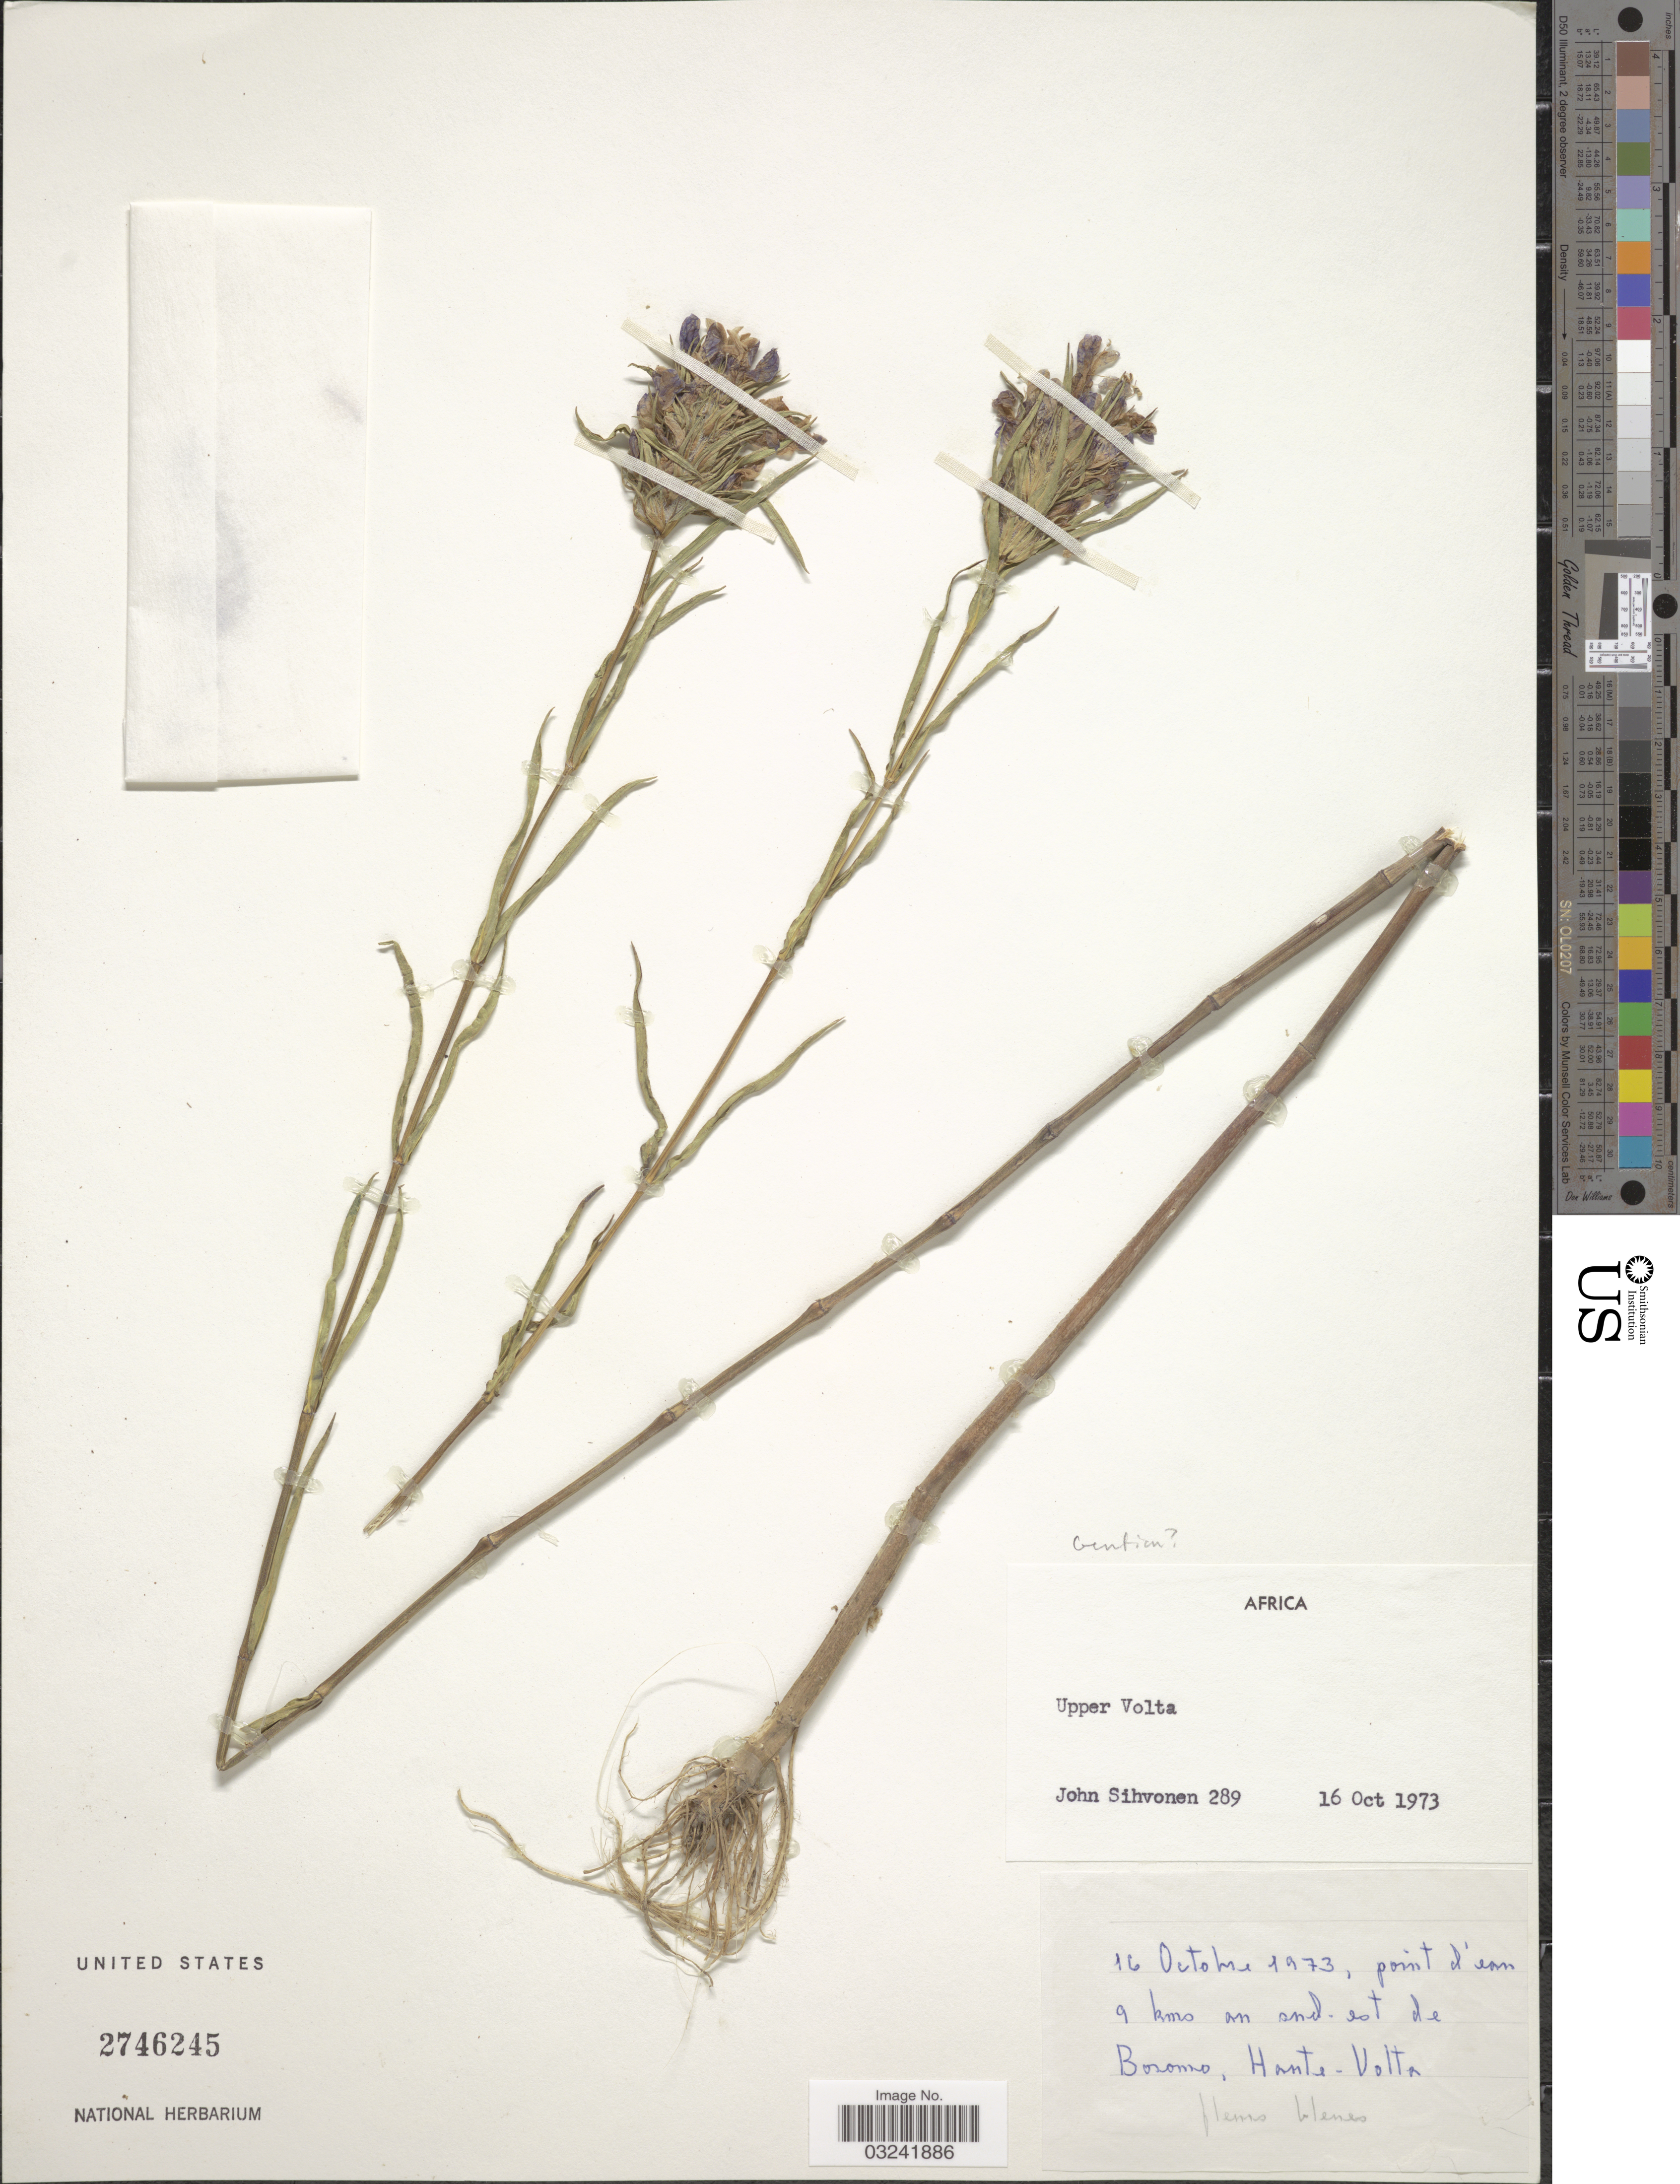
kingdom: Plantae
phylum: Tracheophyta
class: Magnoliopsida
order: Gentianales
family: Gentianaceae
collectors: J. Sihvonen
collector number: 289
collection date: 1973-10-16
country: Burkina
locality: Upper Volta, point d'eau 9 kms on sud-est de Boromo, Haute-Volta. Africa.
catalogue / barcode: US 2746245